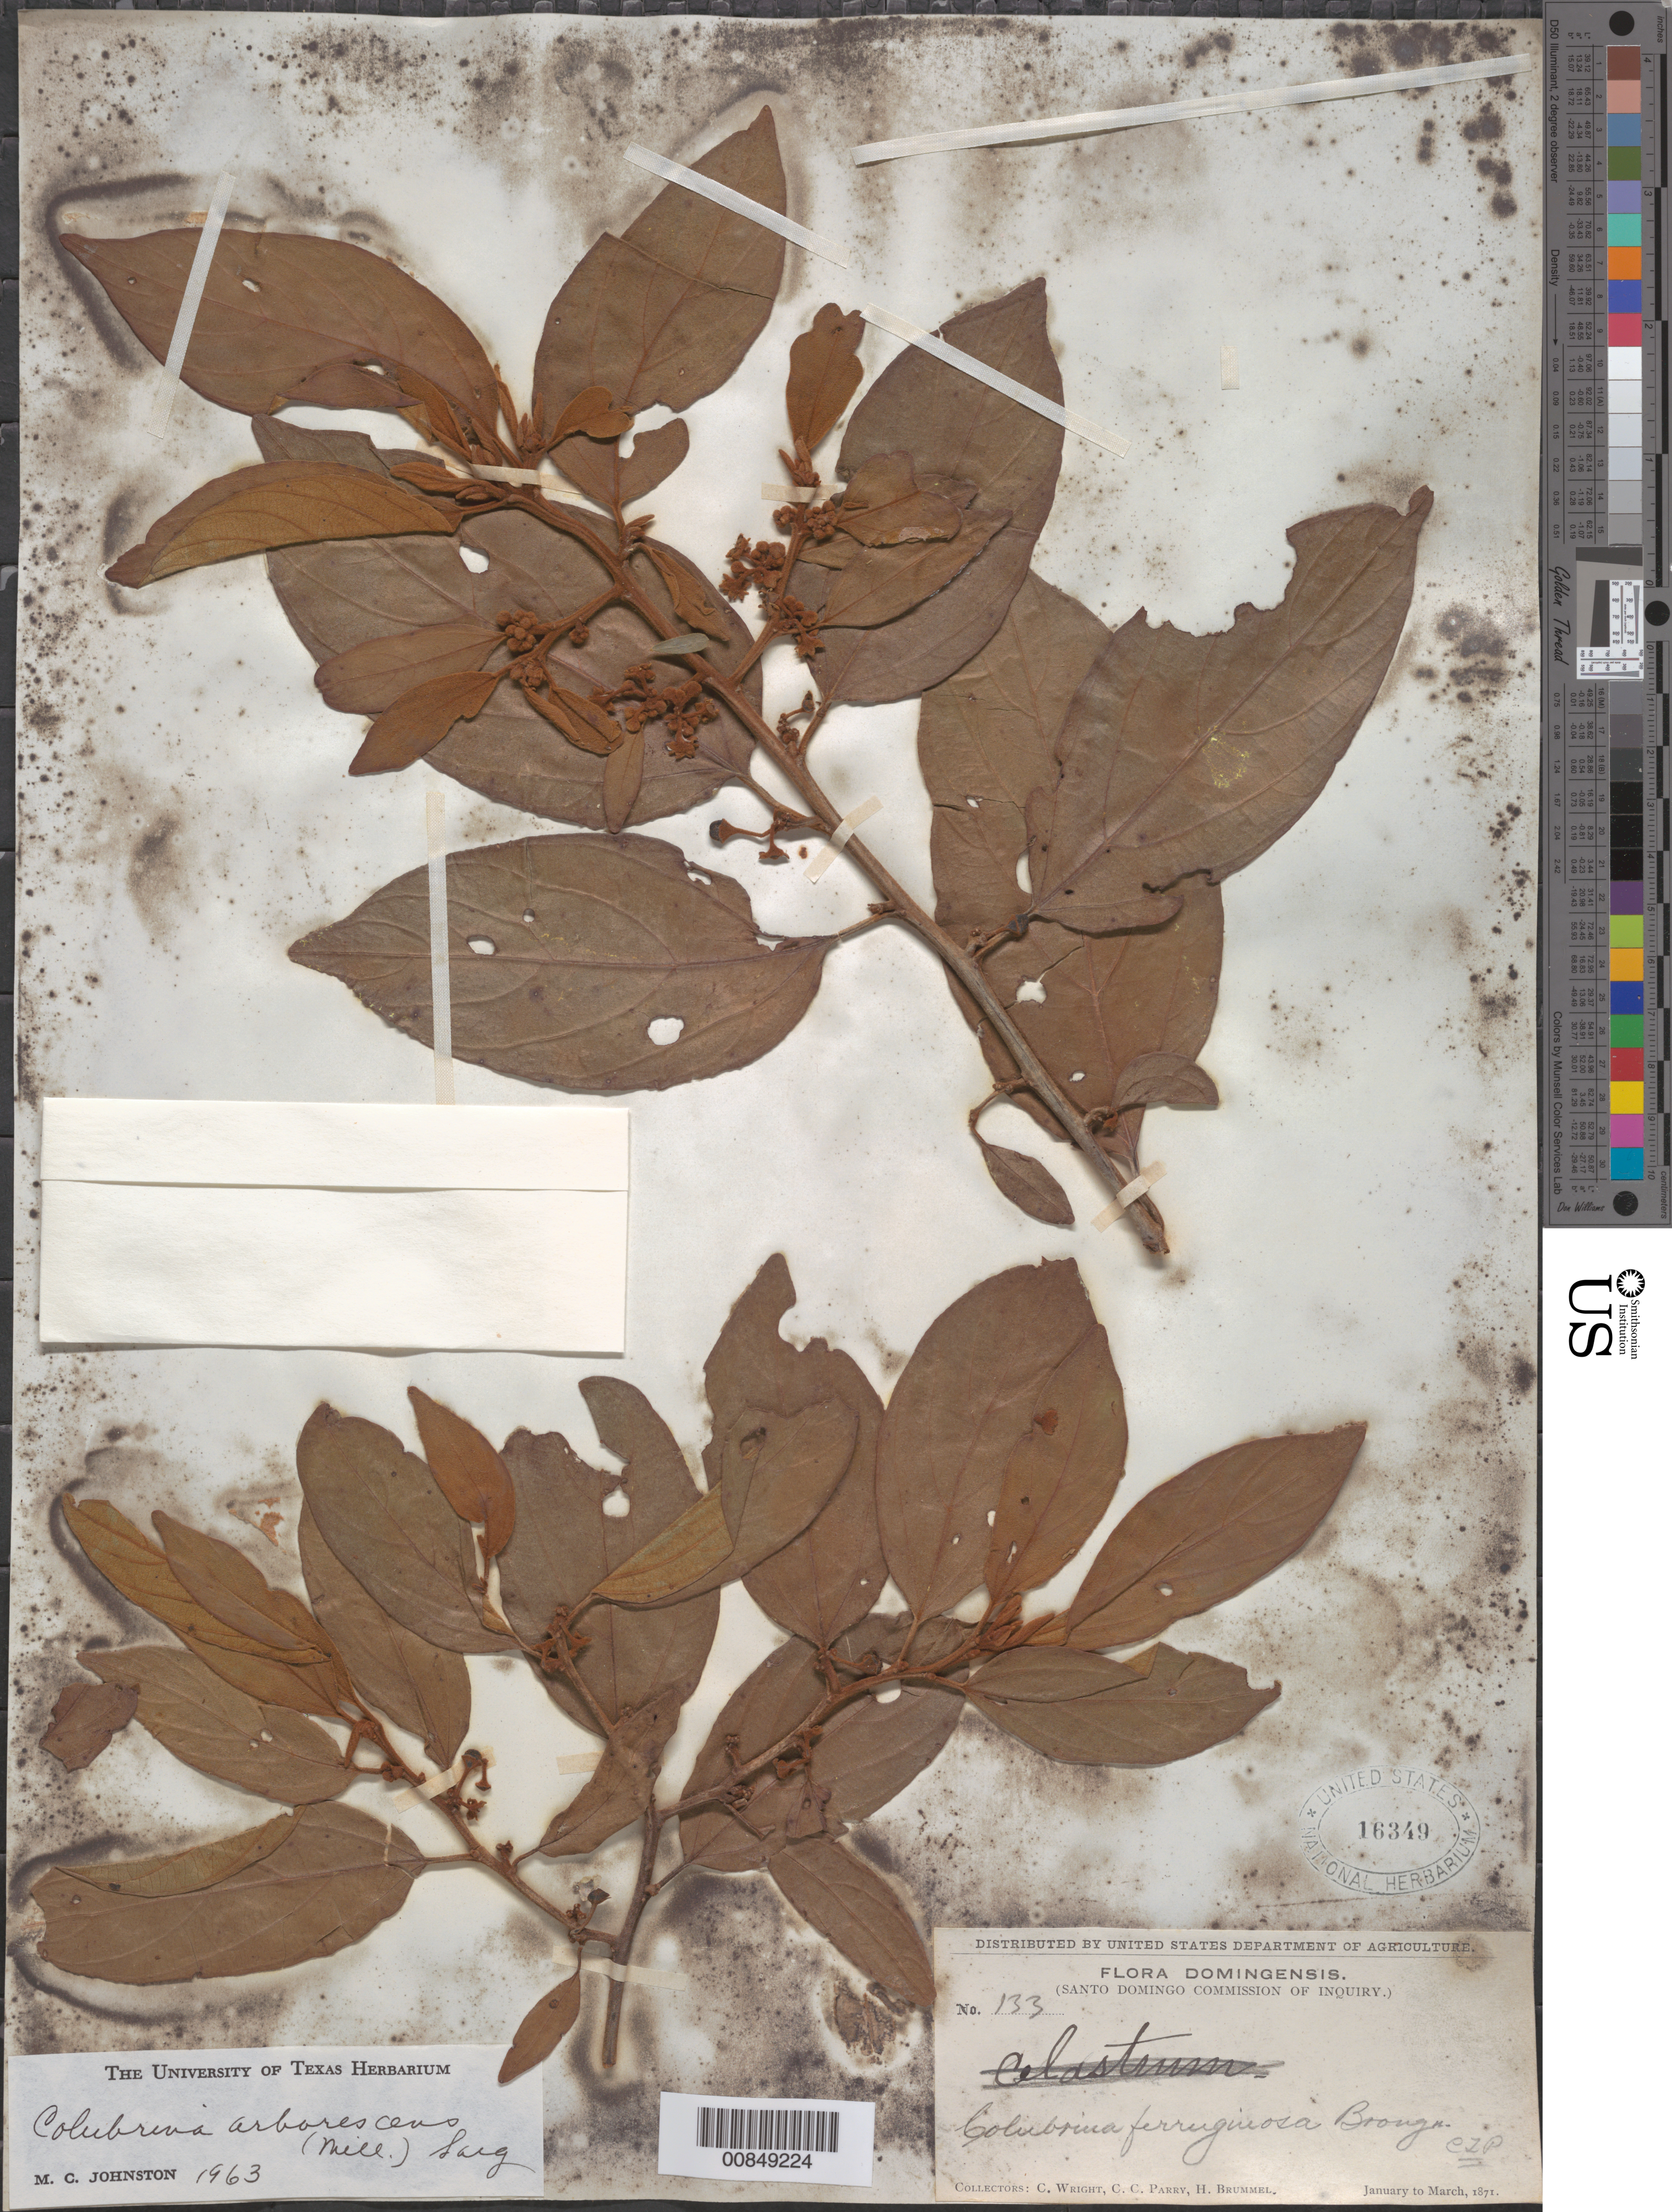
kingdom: Plantae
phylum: Tracheophyta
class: Magnoliopsida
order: Rosales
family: Rhamnaceae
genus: Colubrina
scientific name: Colubrina arborescens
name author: (Mill.) Sarg.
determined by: Johnston, Marshall C.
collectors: C. Wright, C. C. Parry & H. Brummel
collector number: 133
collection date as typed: Jan 1871 to -- Mar 1871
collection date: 1871-01/1871-03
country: Dominican Republic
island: Hispaniola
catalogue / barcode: US 16349